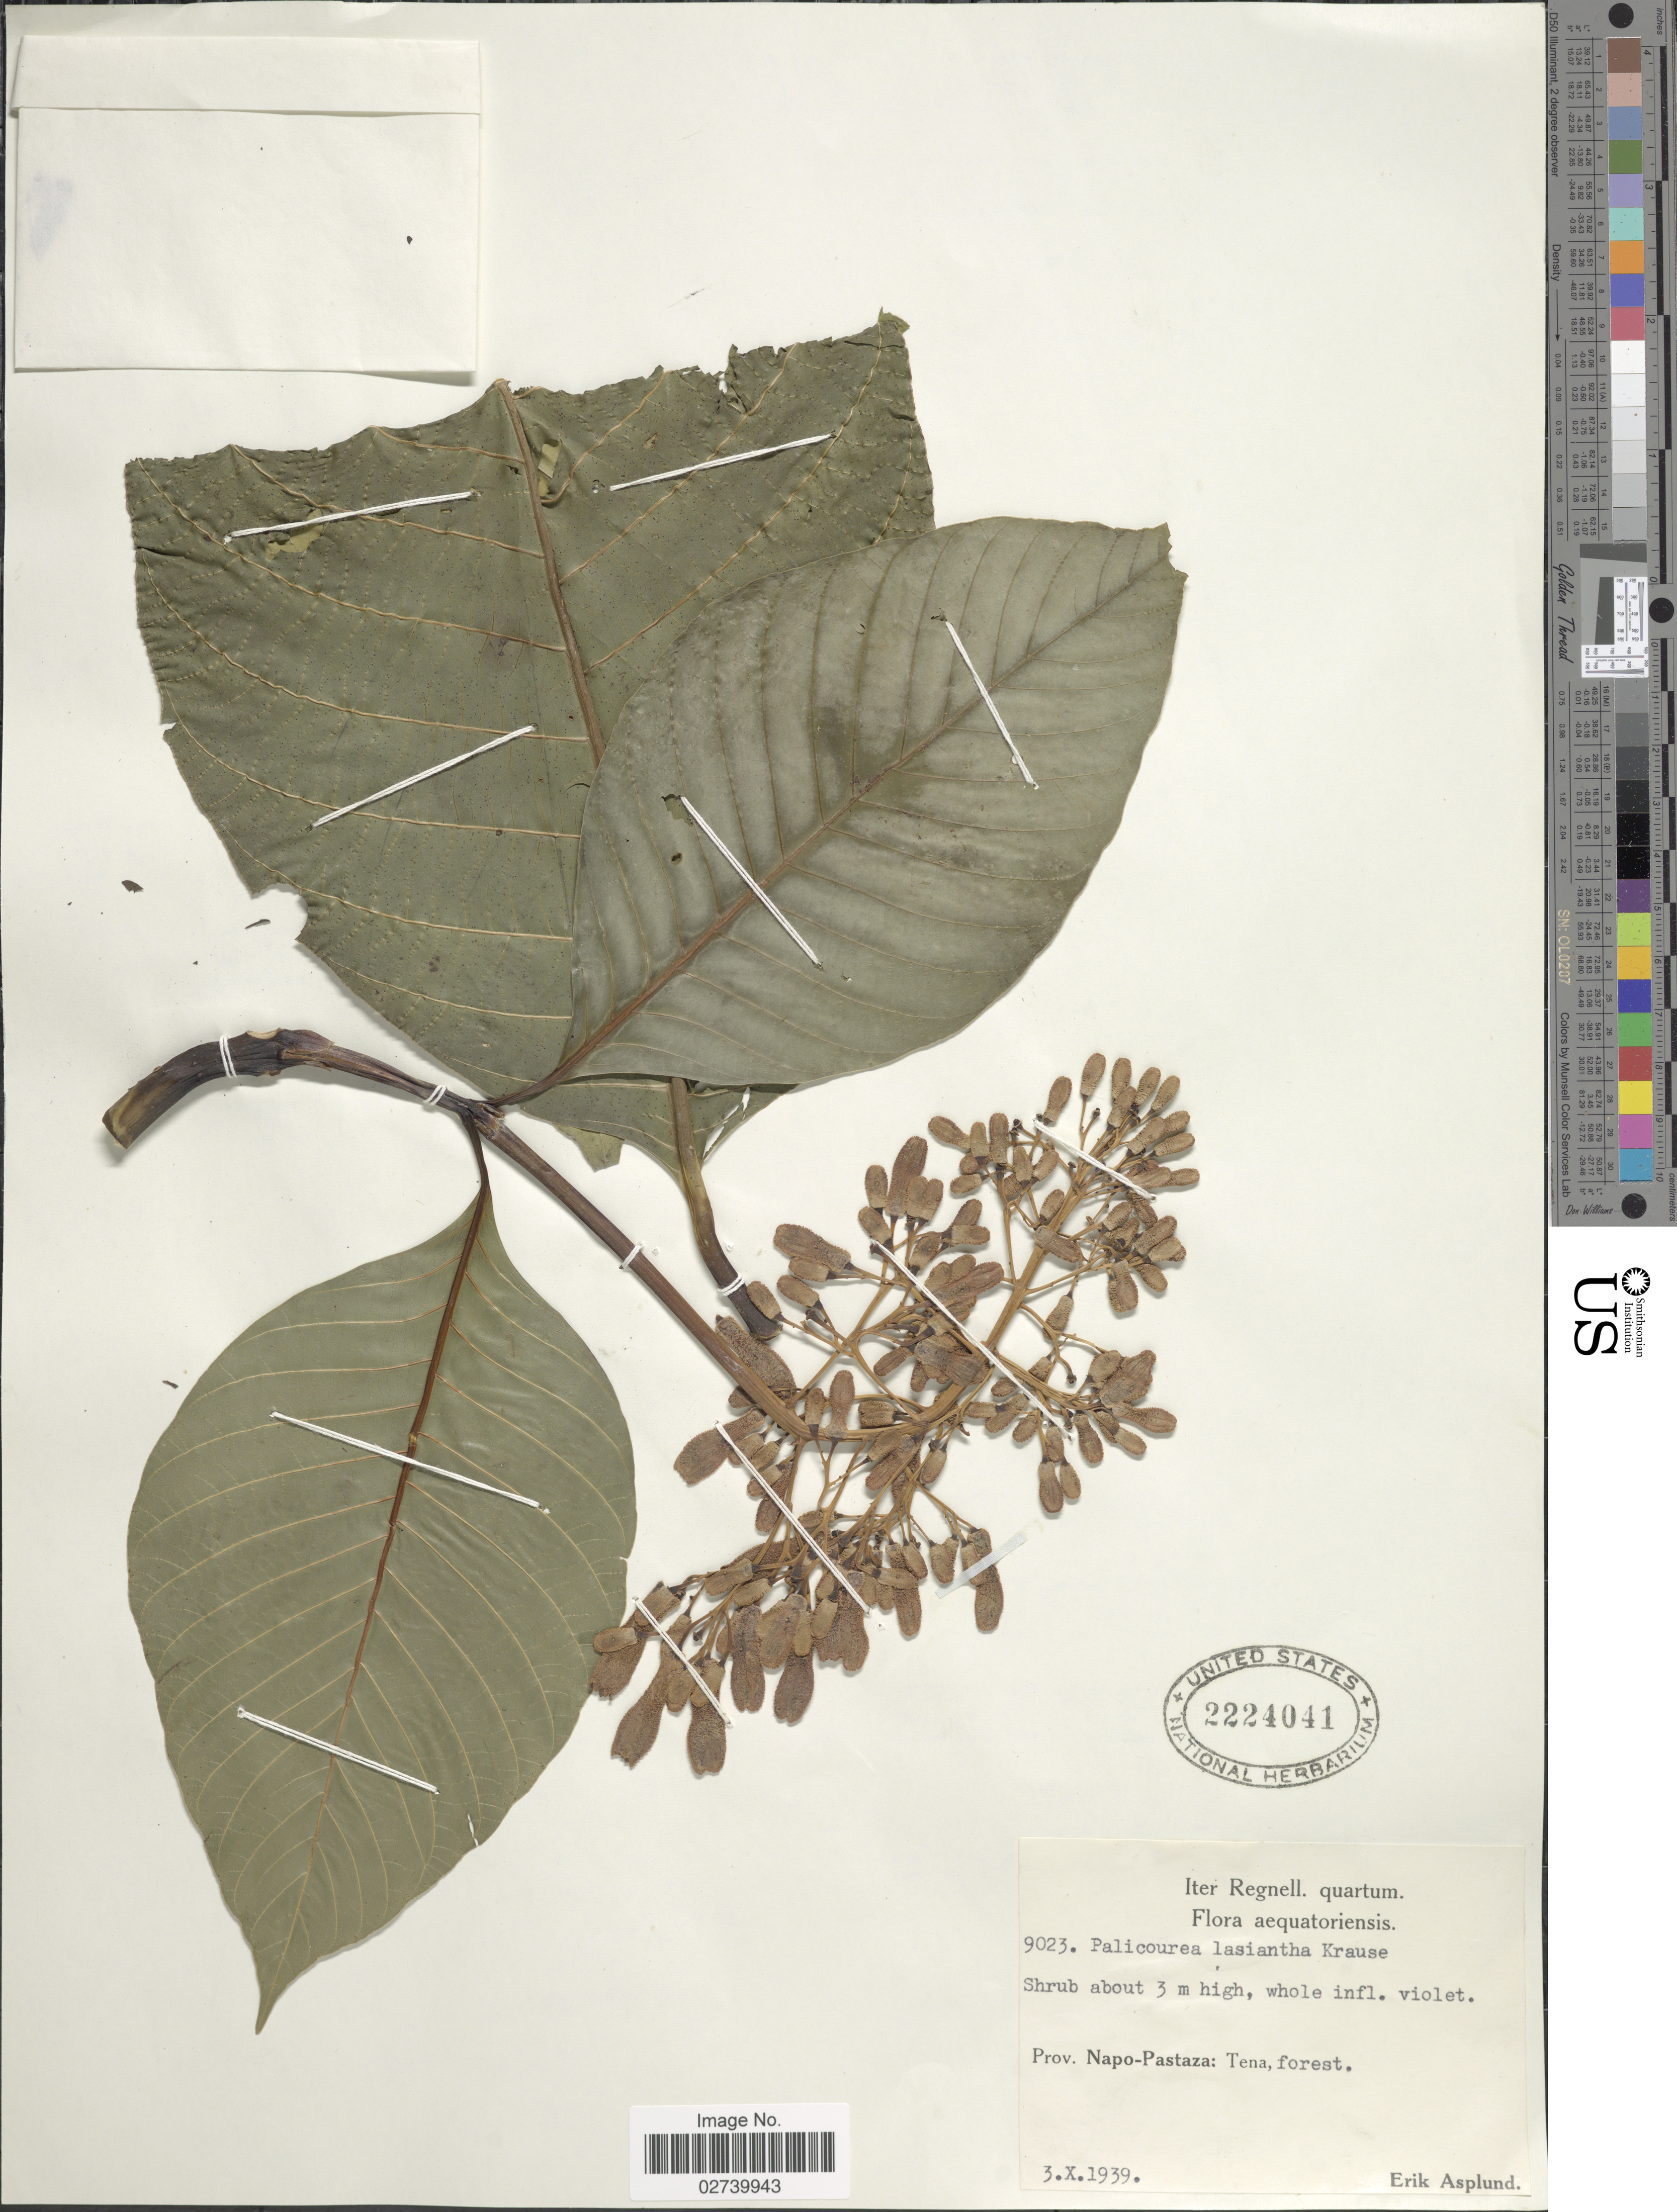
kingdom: Plantae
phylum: Tracheophyta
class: Magnoliopsida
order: Gentianales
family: Rubiaceae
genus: Palicourea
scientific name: Palicourea lasiantha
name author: Krause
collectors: E. Asplund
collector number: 9023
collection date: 1939-10-03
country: Ecuador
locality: Aequatoriensis. Prov. Napo-Pastaza: Tena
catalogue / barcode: US 2224041